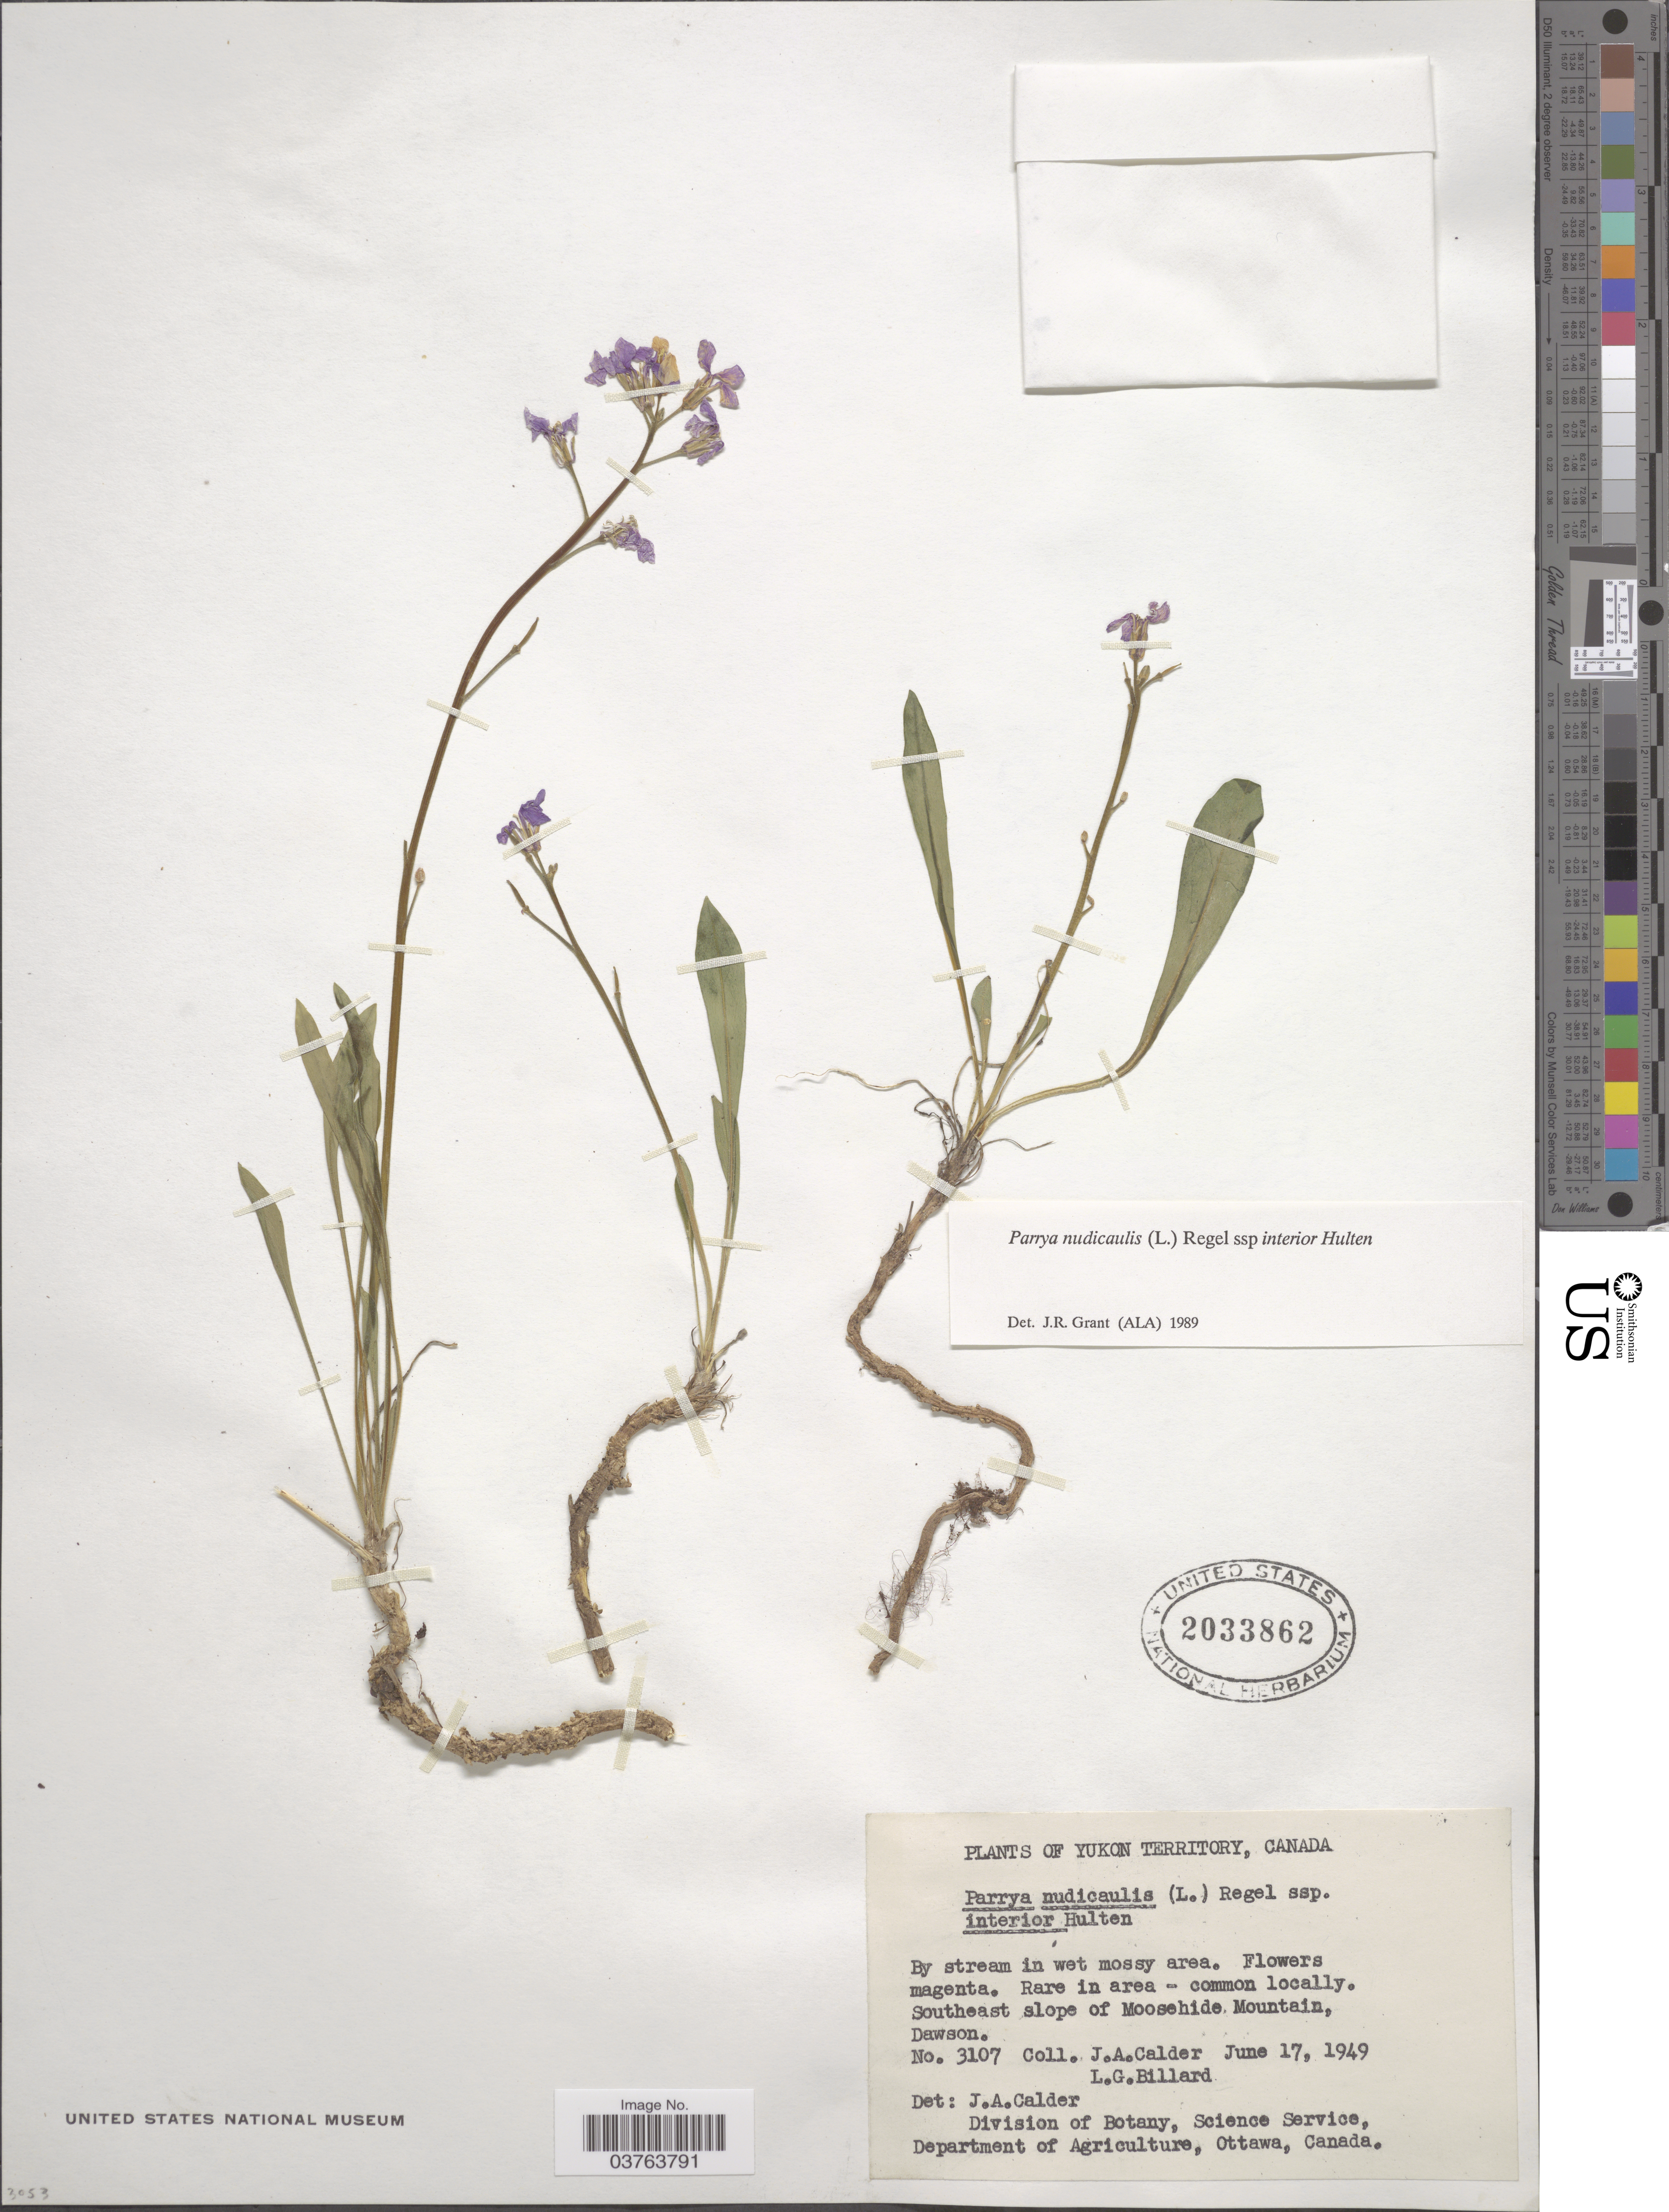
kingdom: Plantae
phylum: Tracheophyta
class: Magnoliopsida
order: Brassicales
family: Brassicaceae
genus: Parrya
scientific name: Parrya nudicaulis subsp. interior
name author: Hultén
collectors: J. A. Calder & L. Billard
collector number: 3107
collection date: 1949-06-17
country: Canada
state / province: Yukon Territory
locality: Southeast slope of Moosehide Mountain, Dawson.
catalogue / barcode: US 2033862